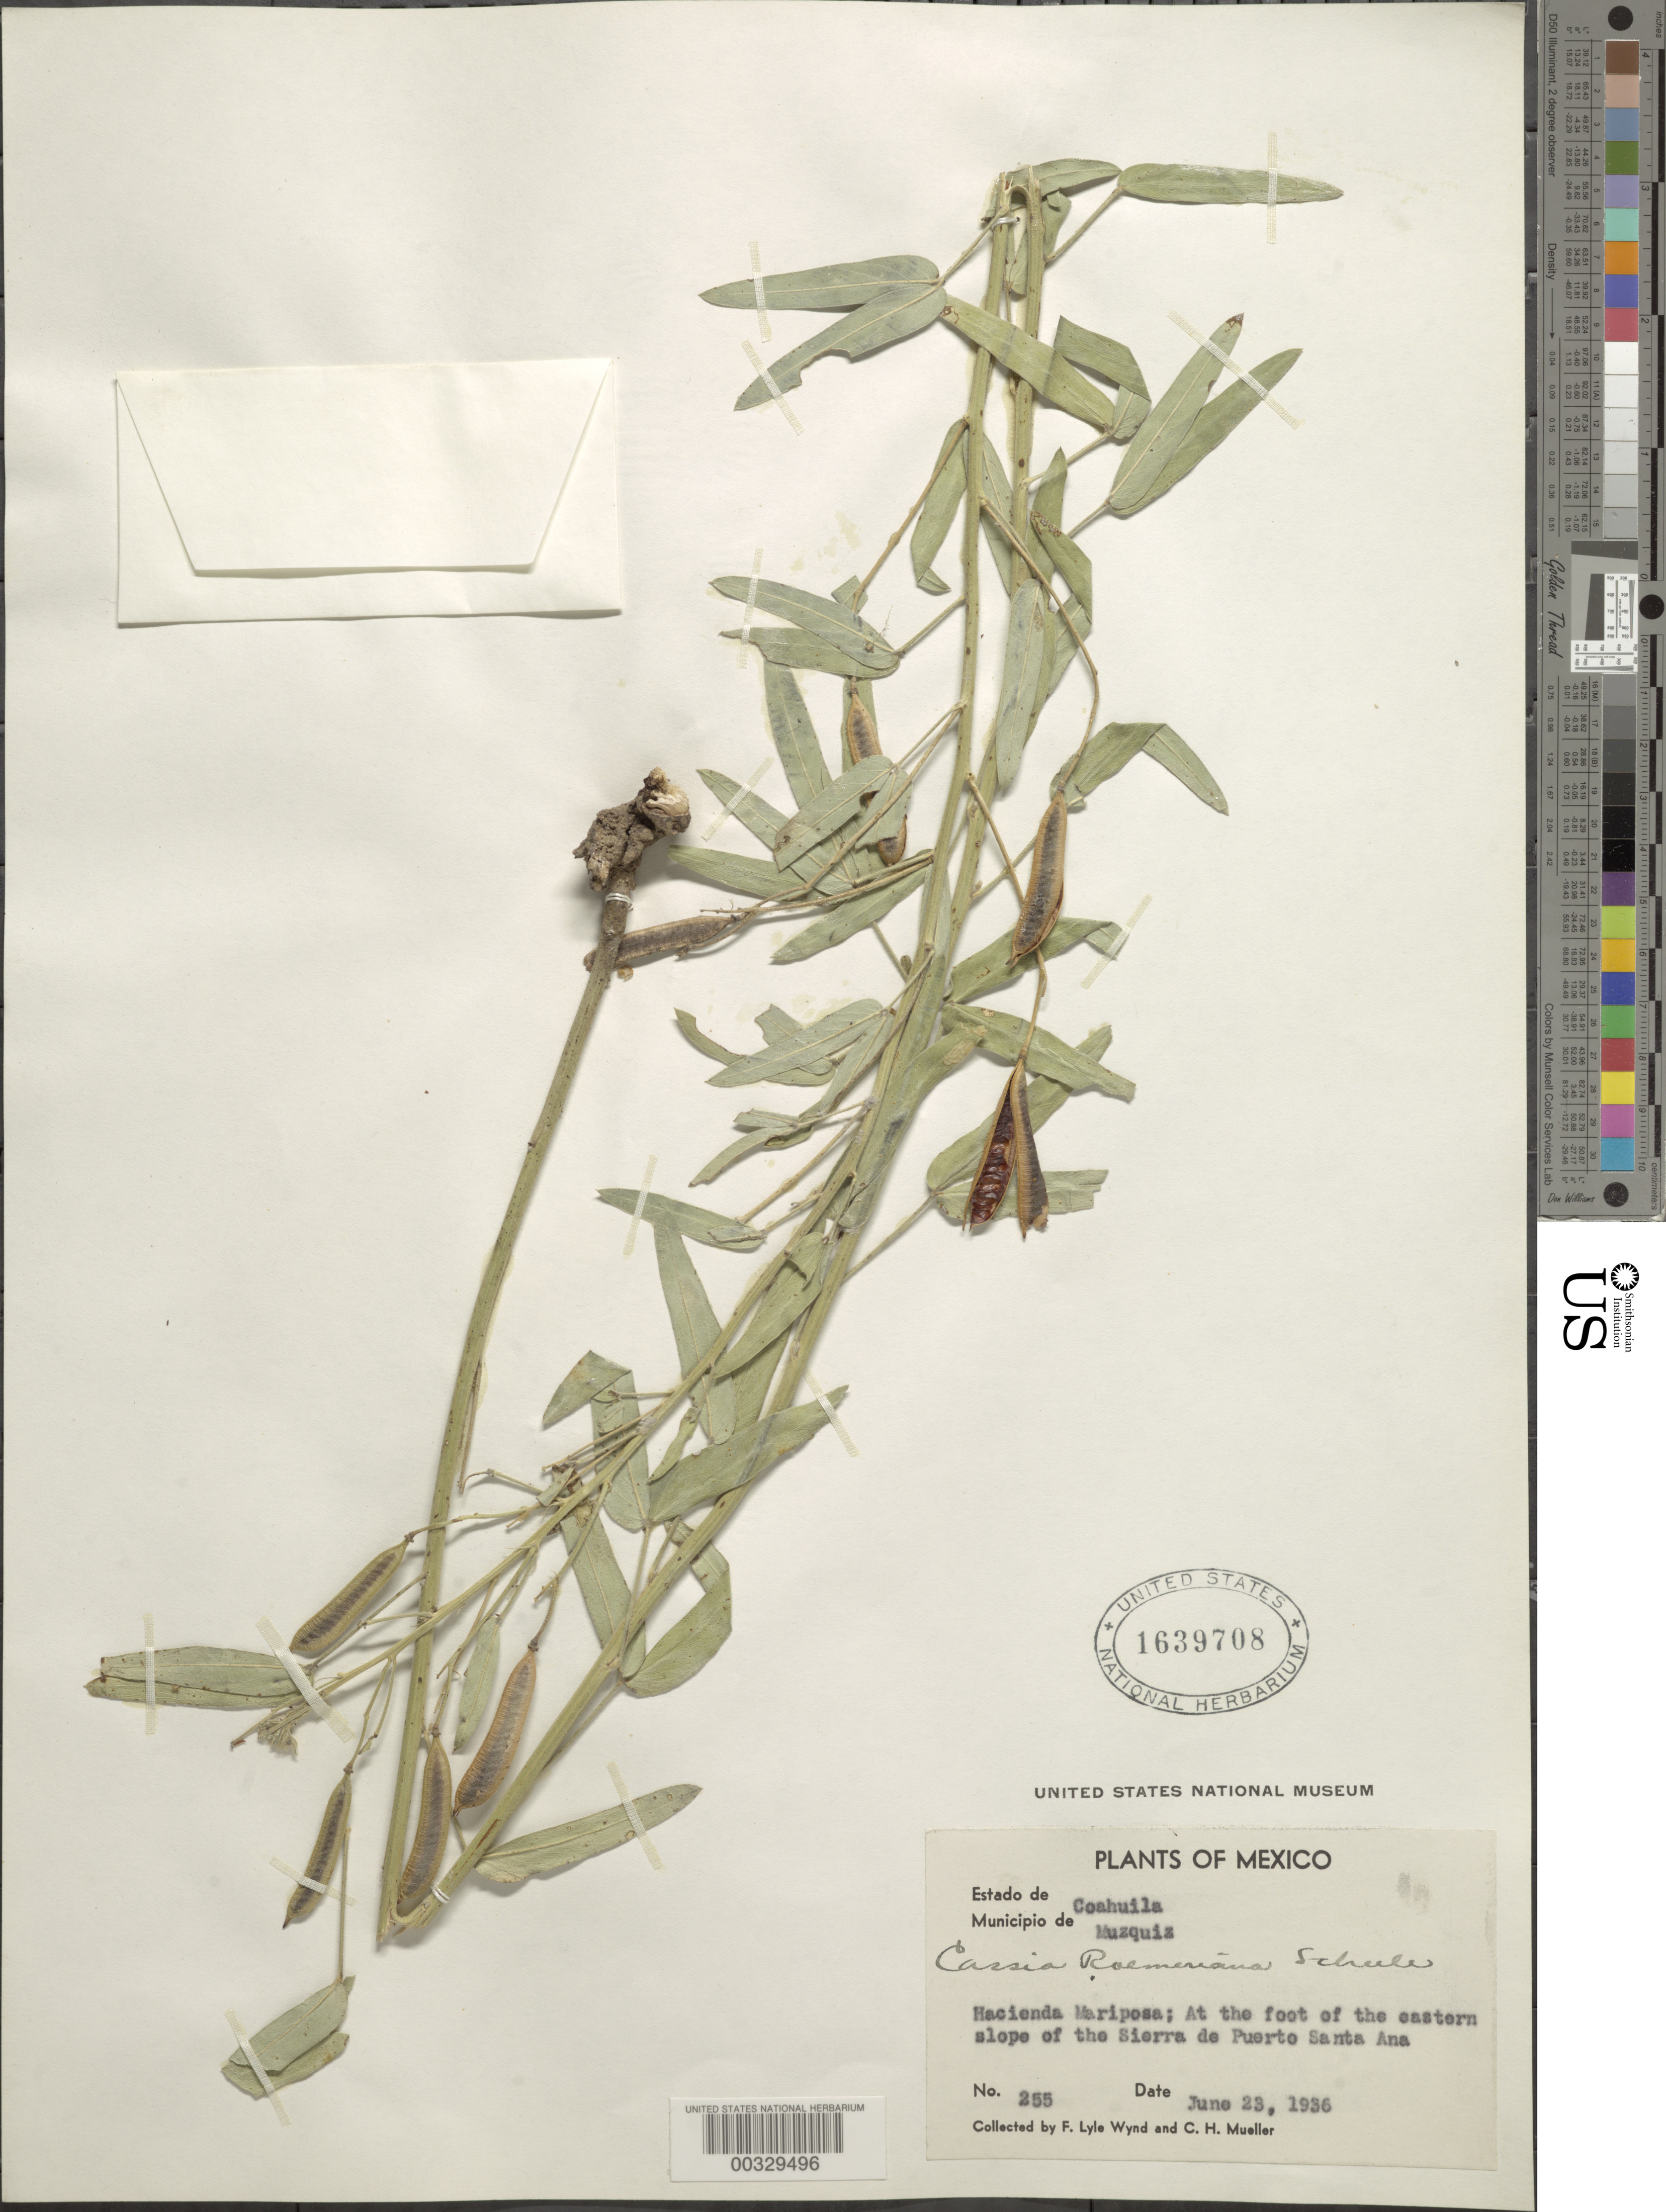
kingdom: Plantae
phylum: Tracheophyta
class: Magnoliopsida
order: Fabales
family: Fabaceae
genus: Senna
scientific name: Senna roemeriana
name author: (Scheele) H.S. Irwin & Barneby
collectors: F. L. Wynd & C. H. Muller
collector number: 255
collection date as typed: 23 Jun 1936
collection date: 1936-06-23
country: Mexico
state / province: Coahuila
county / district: Múzquiz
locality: Hacienda Mariposa; at the foot of the eastern slope of the Sierra de Puerto Santa Ana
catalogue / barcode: US 1639708